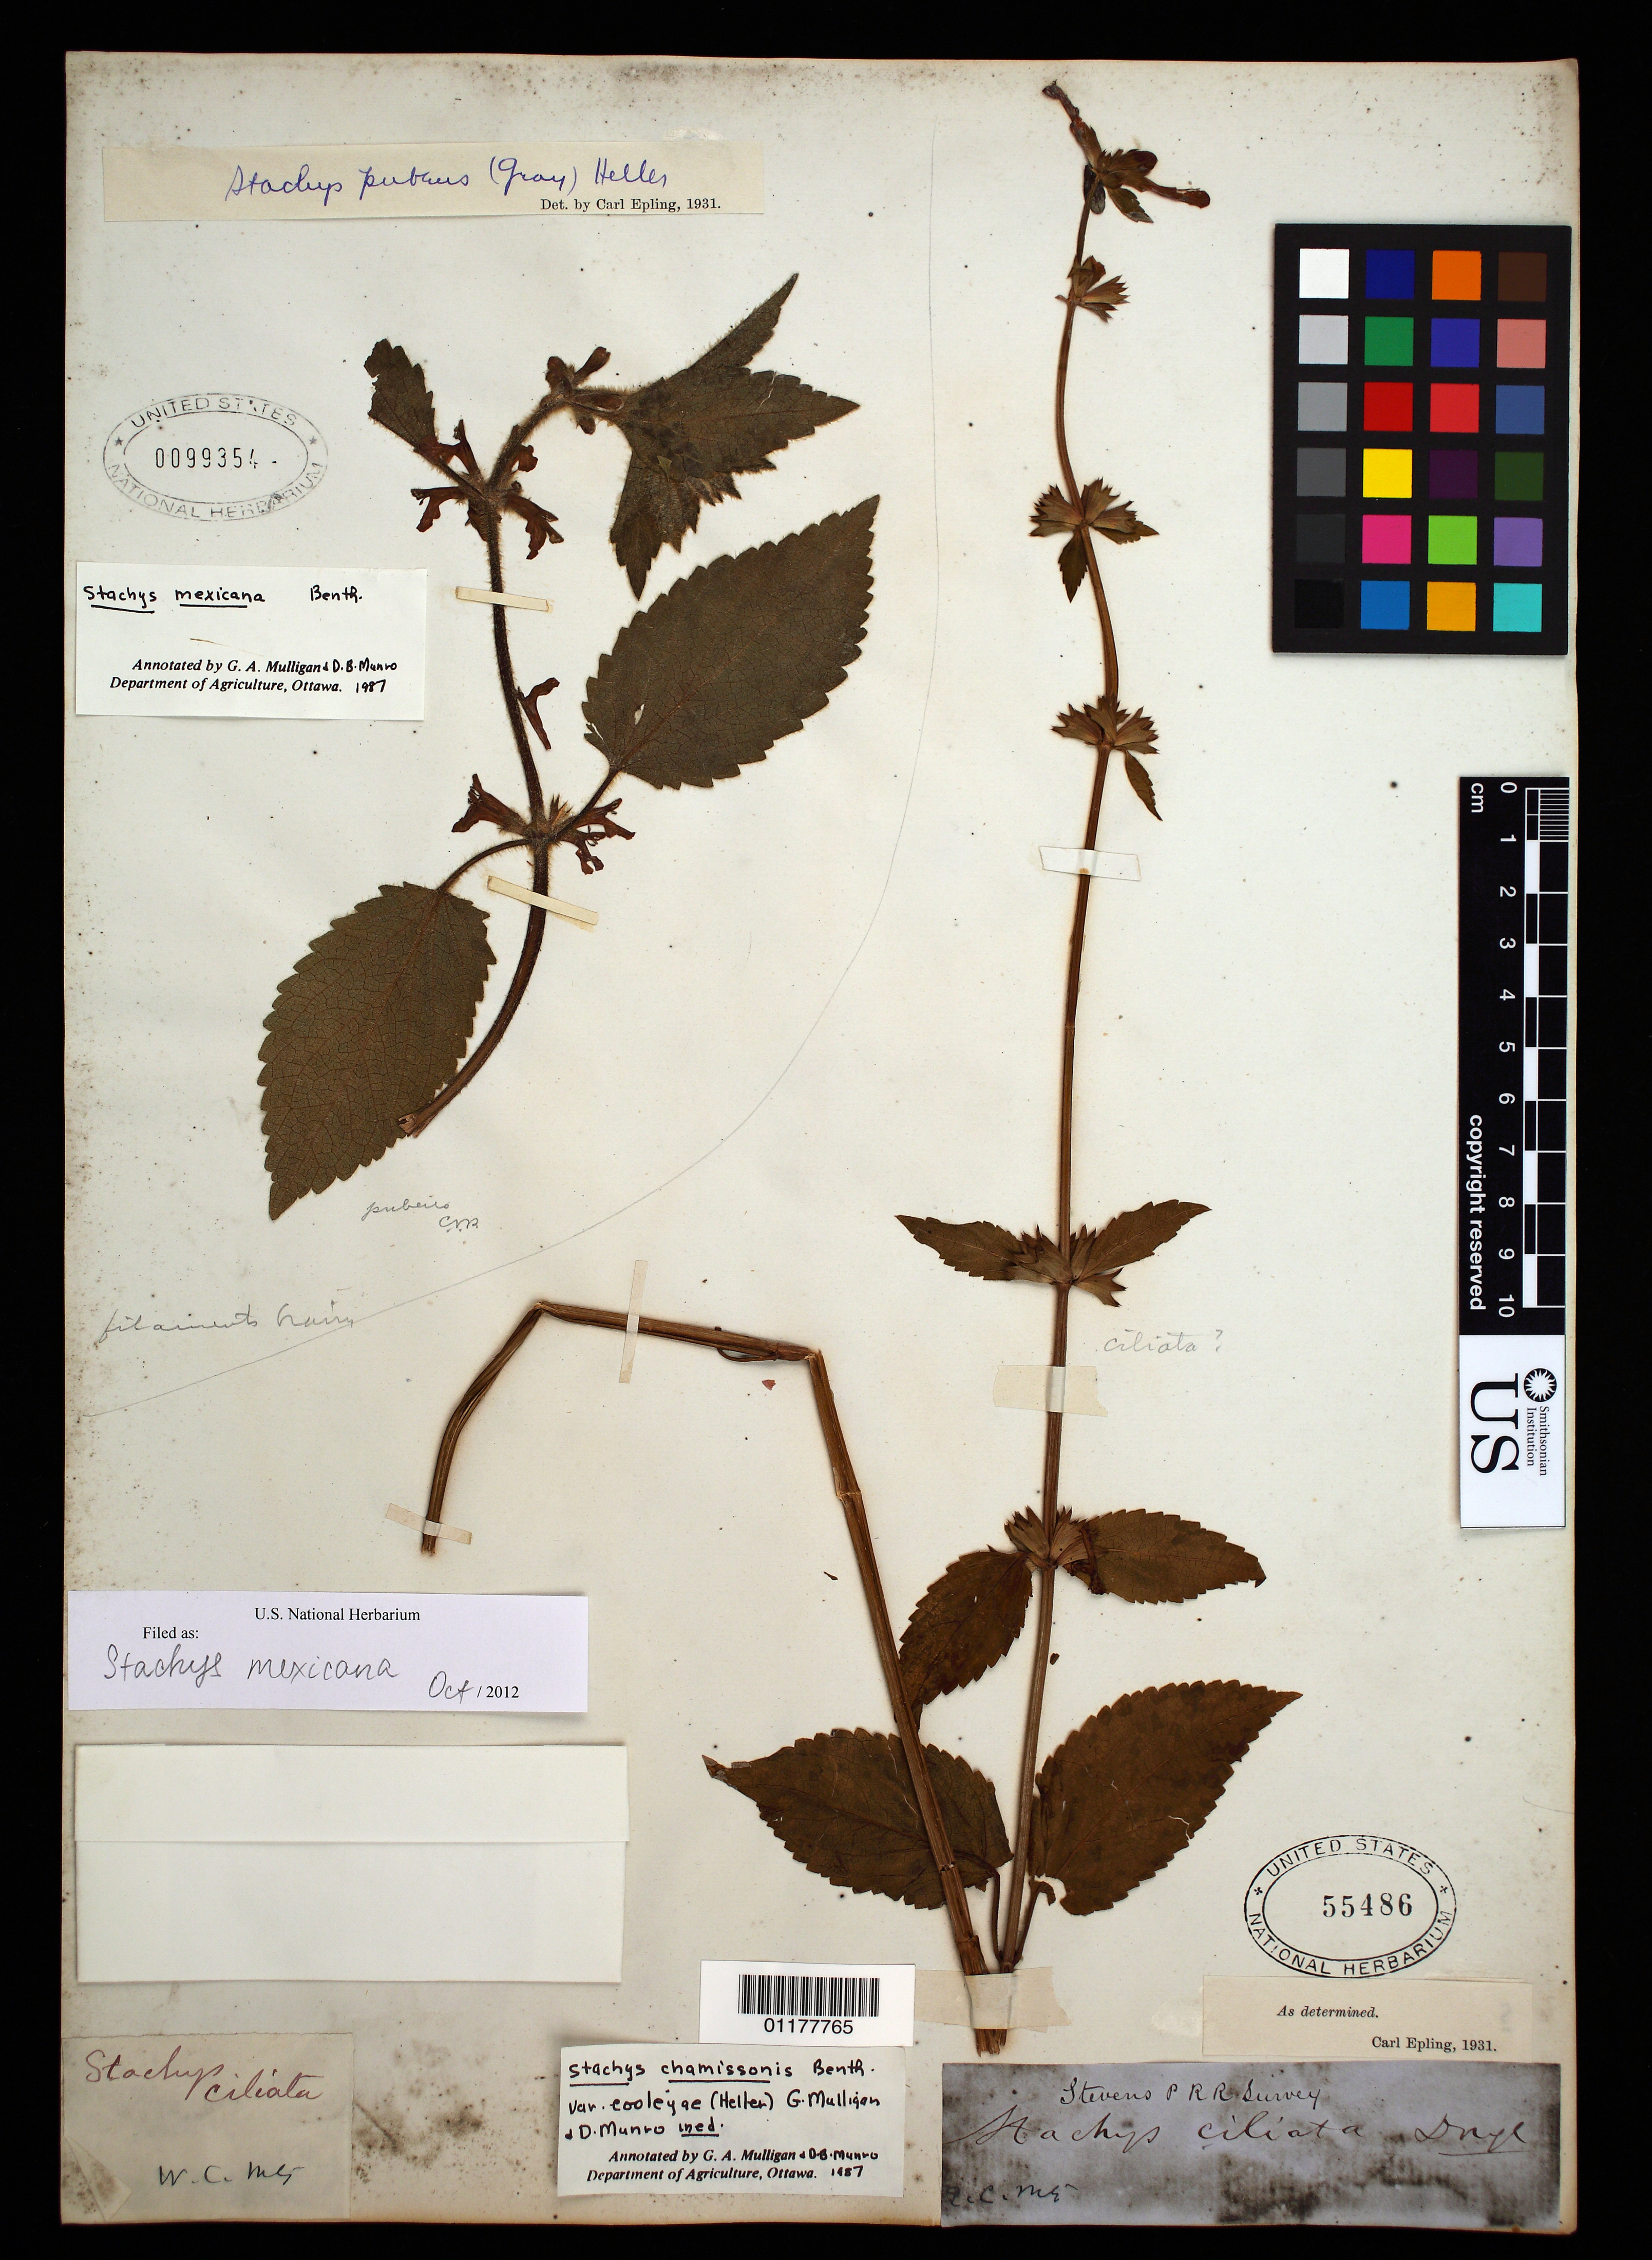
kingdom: Plantae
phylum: Tracheophyta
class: Magnoliopsida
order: Lamiales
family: Lamiaceae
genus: Stachys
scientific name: Stachys mexicana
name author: Benth.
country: United States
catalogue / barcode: US 55486